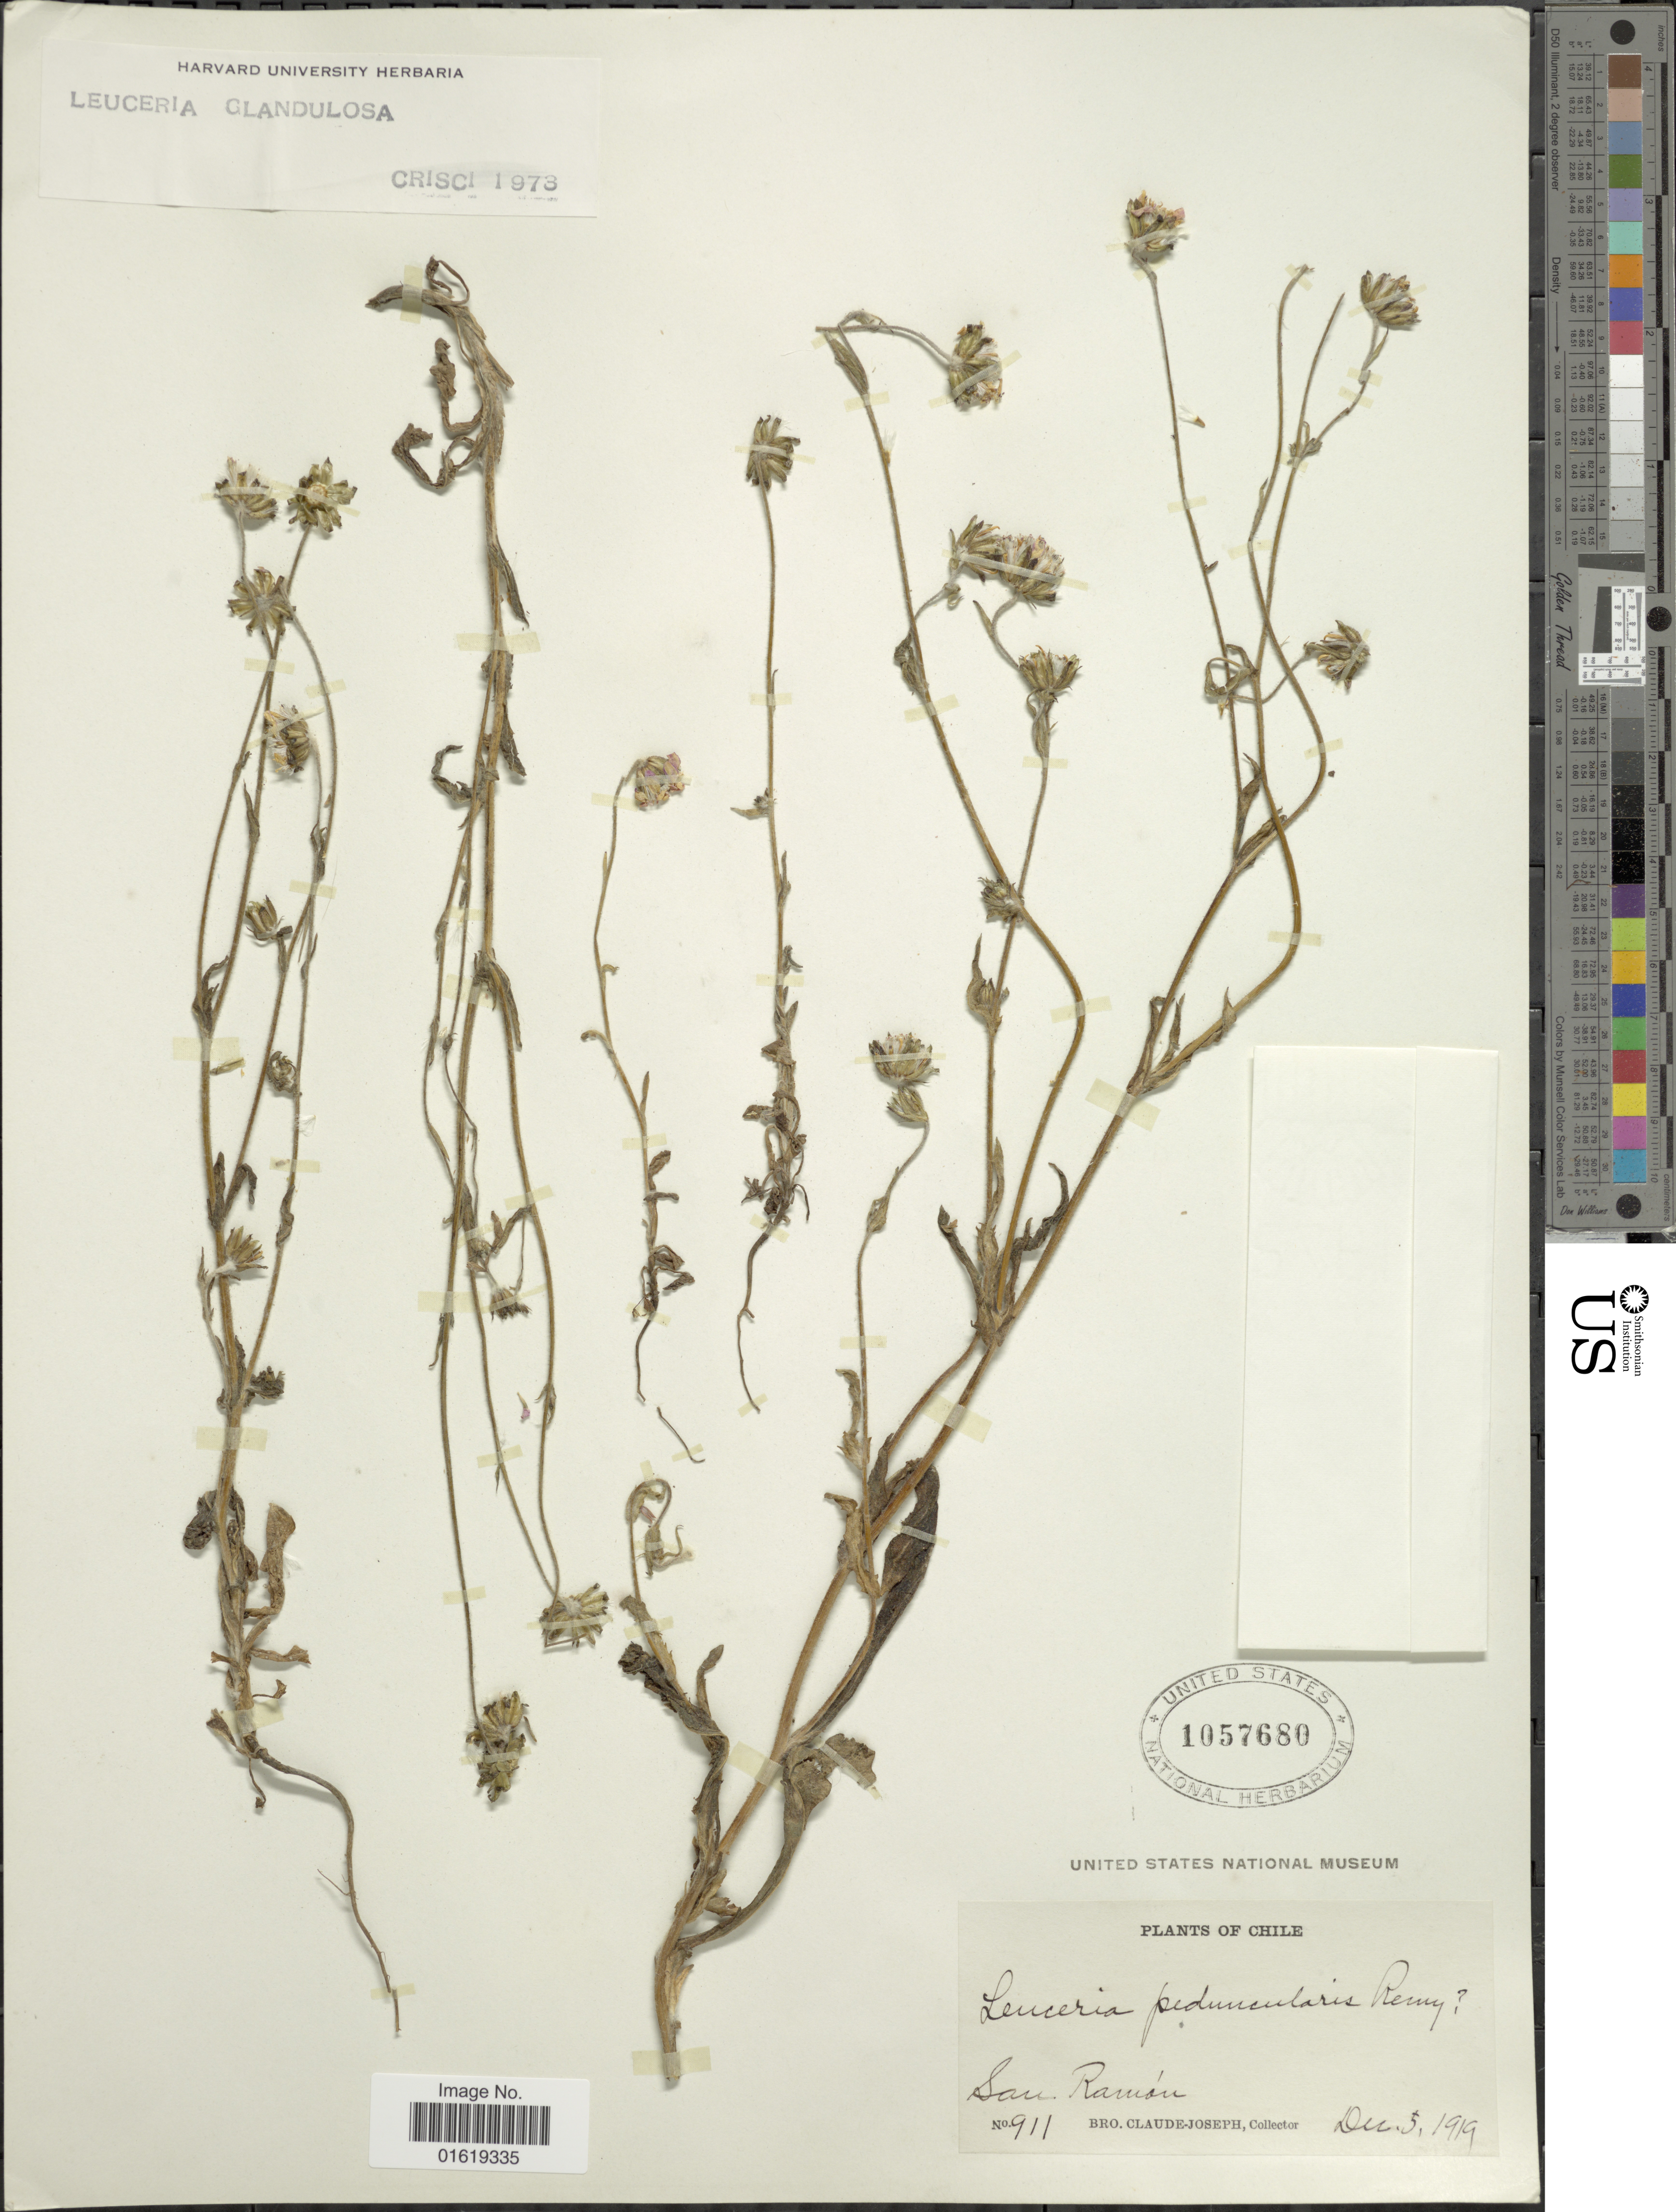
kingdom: Plantae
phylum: Tracheophyta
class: Magnoliopsida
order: Asterales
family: Asteraceae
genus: Leucheria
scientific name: Leucheria glandulosa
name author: D. Don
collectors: Bro. Claude-Joseph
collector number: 911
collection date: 1919-12-05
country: Chile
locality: San Ramón.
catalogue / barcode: US 1057680